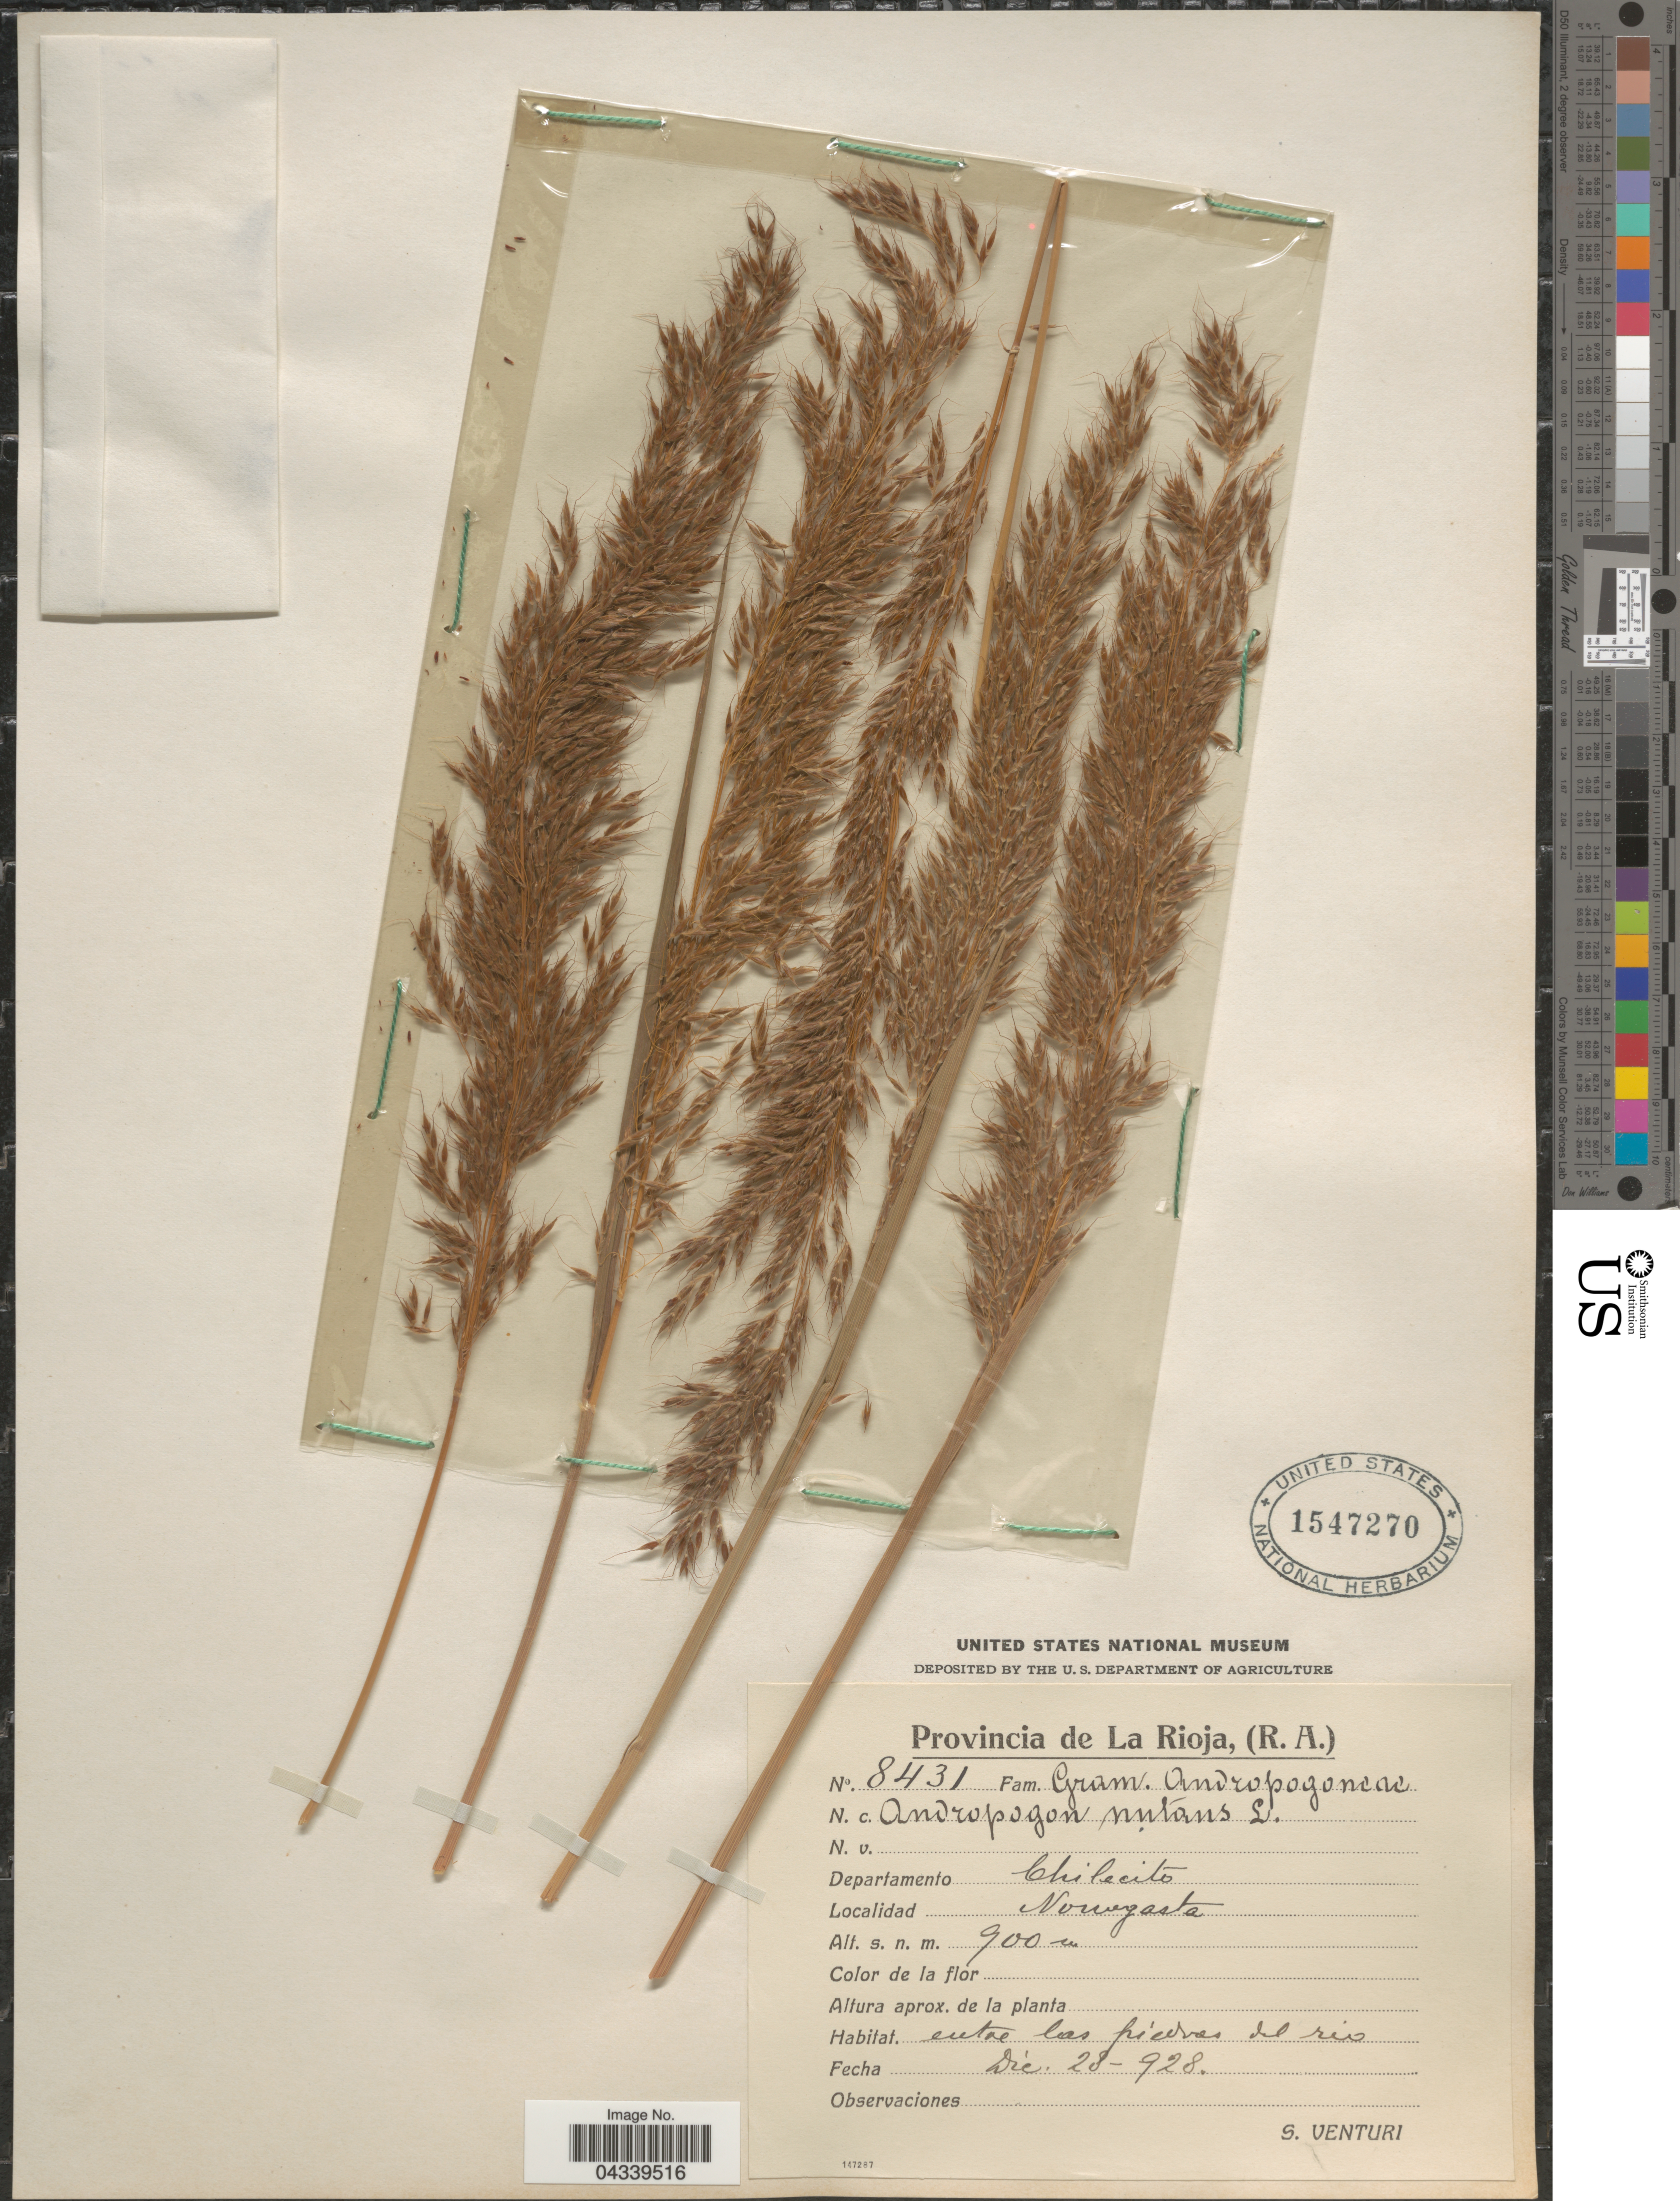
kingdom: Plantae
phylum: Tracheophyta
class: Liliopsida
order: Poales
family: Poaceae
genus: Sorghastrum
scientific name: Sorghastrum pellitum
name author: (Hack.) Parodi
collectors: S. Venturi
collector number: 8431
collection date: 1928-12-28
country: Argentina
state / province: La Rioja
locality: (R.A.) Departamento Chilecito. Nonogasta. Entre las piedras del rio.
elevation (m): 900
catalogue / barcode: US 1547270